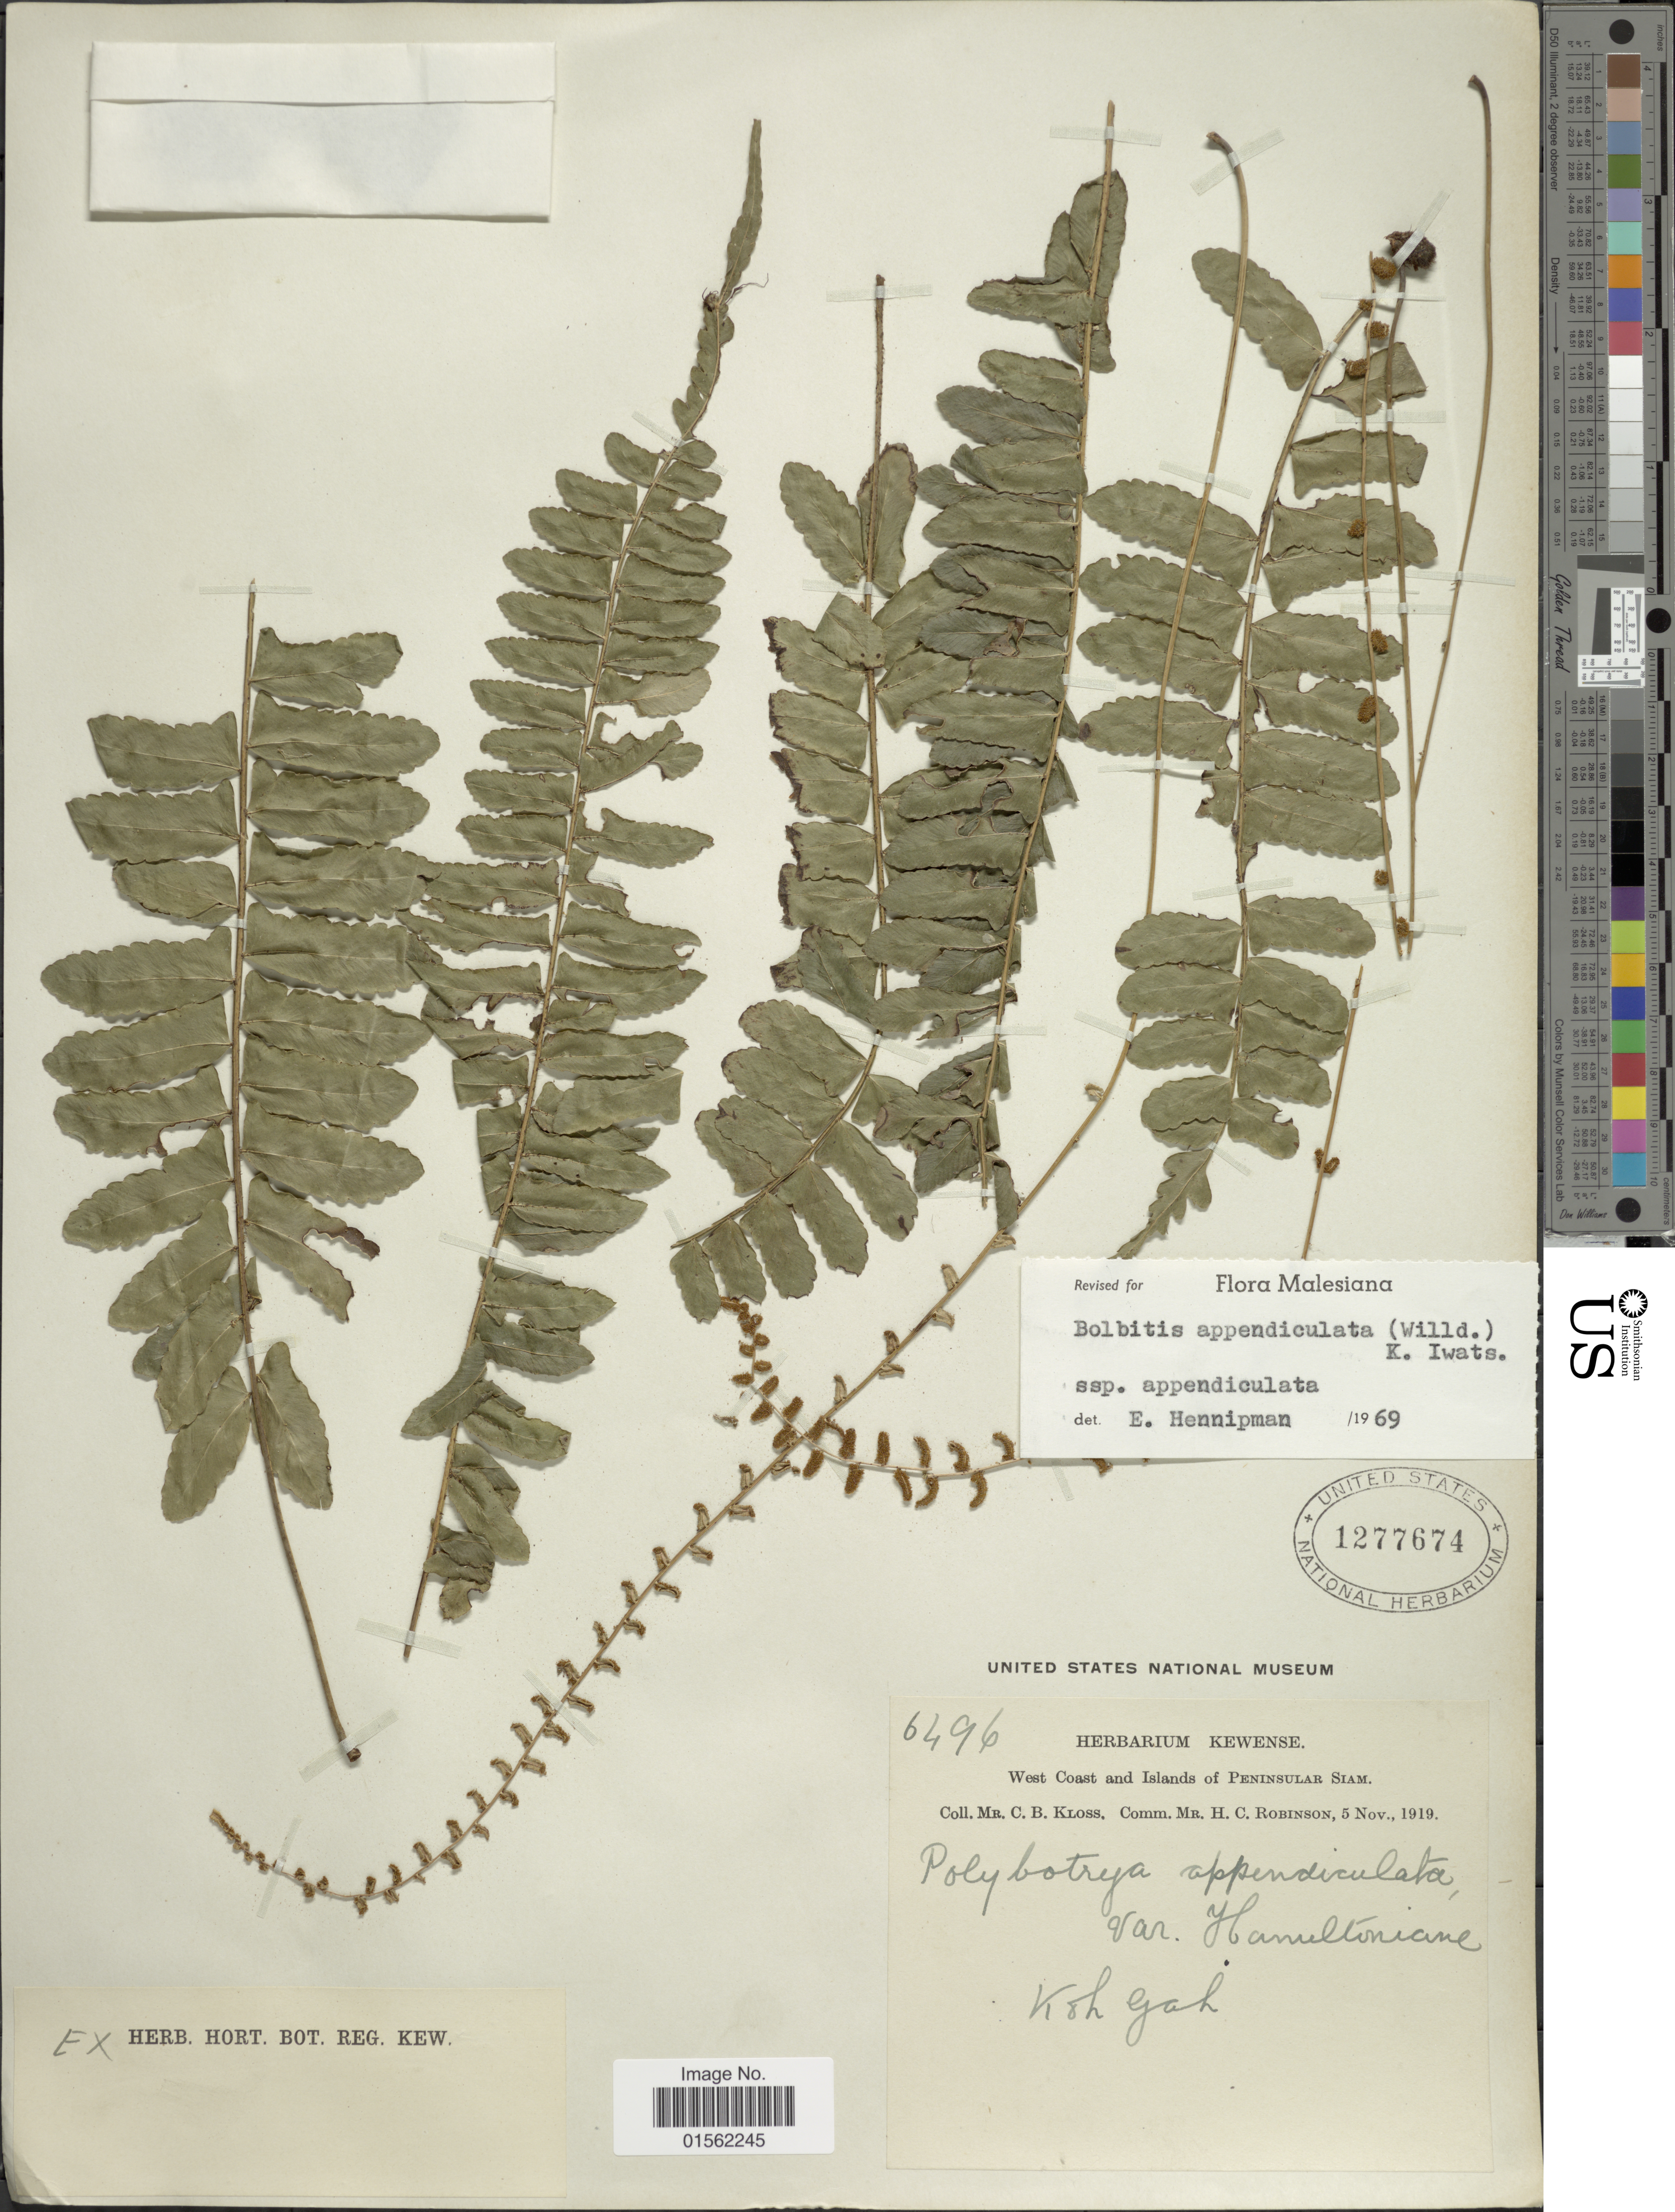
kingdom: Plantae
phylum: Tracheophyta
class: Polypodiopsida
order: Polypodiales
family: Dryopteridaceae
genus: Bolbitis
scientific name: Bolbitis appendiculata var. appendiculata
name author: (Willd.) K. Iwats.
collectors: C. Kloss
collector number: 6496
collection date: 1919-11-05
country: Thailand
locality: West Coast and Islands of Peninsula Siam, Koh Gak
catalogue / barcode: US 1277674